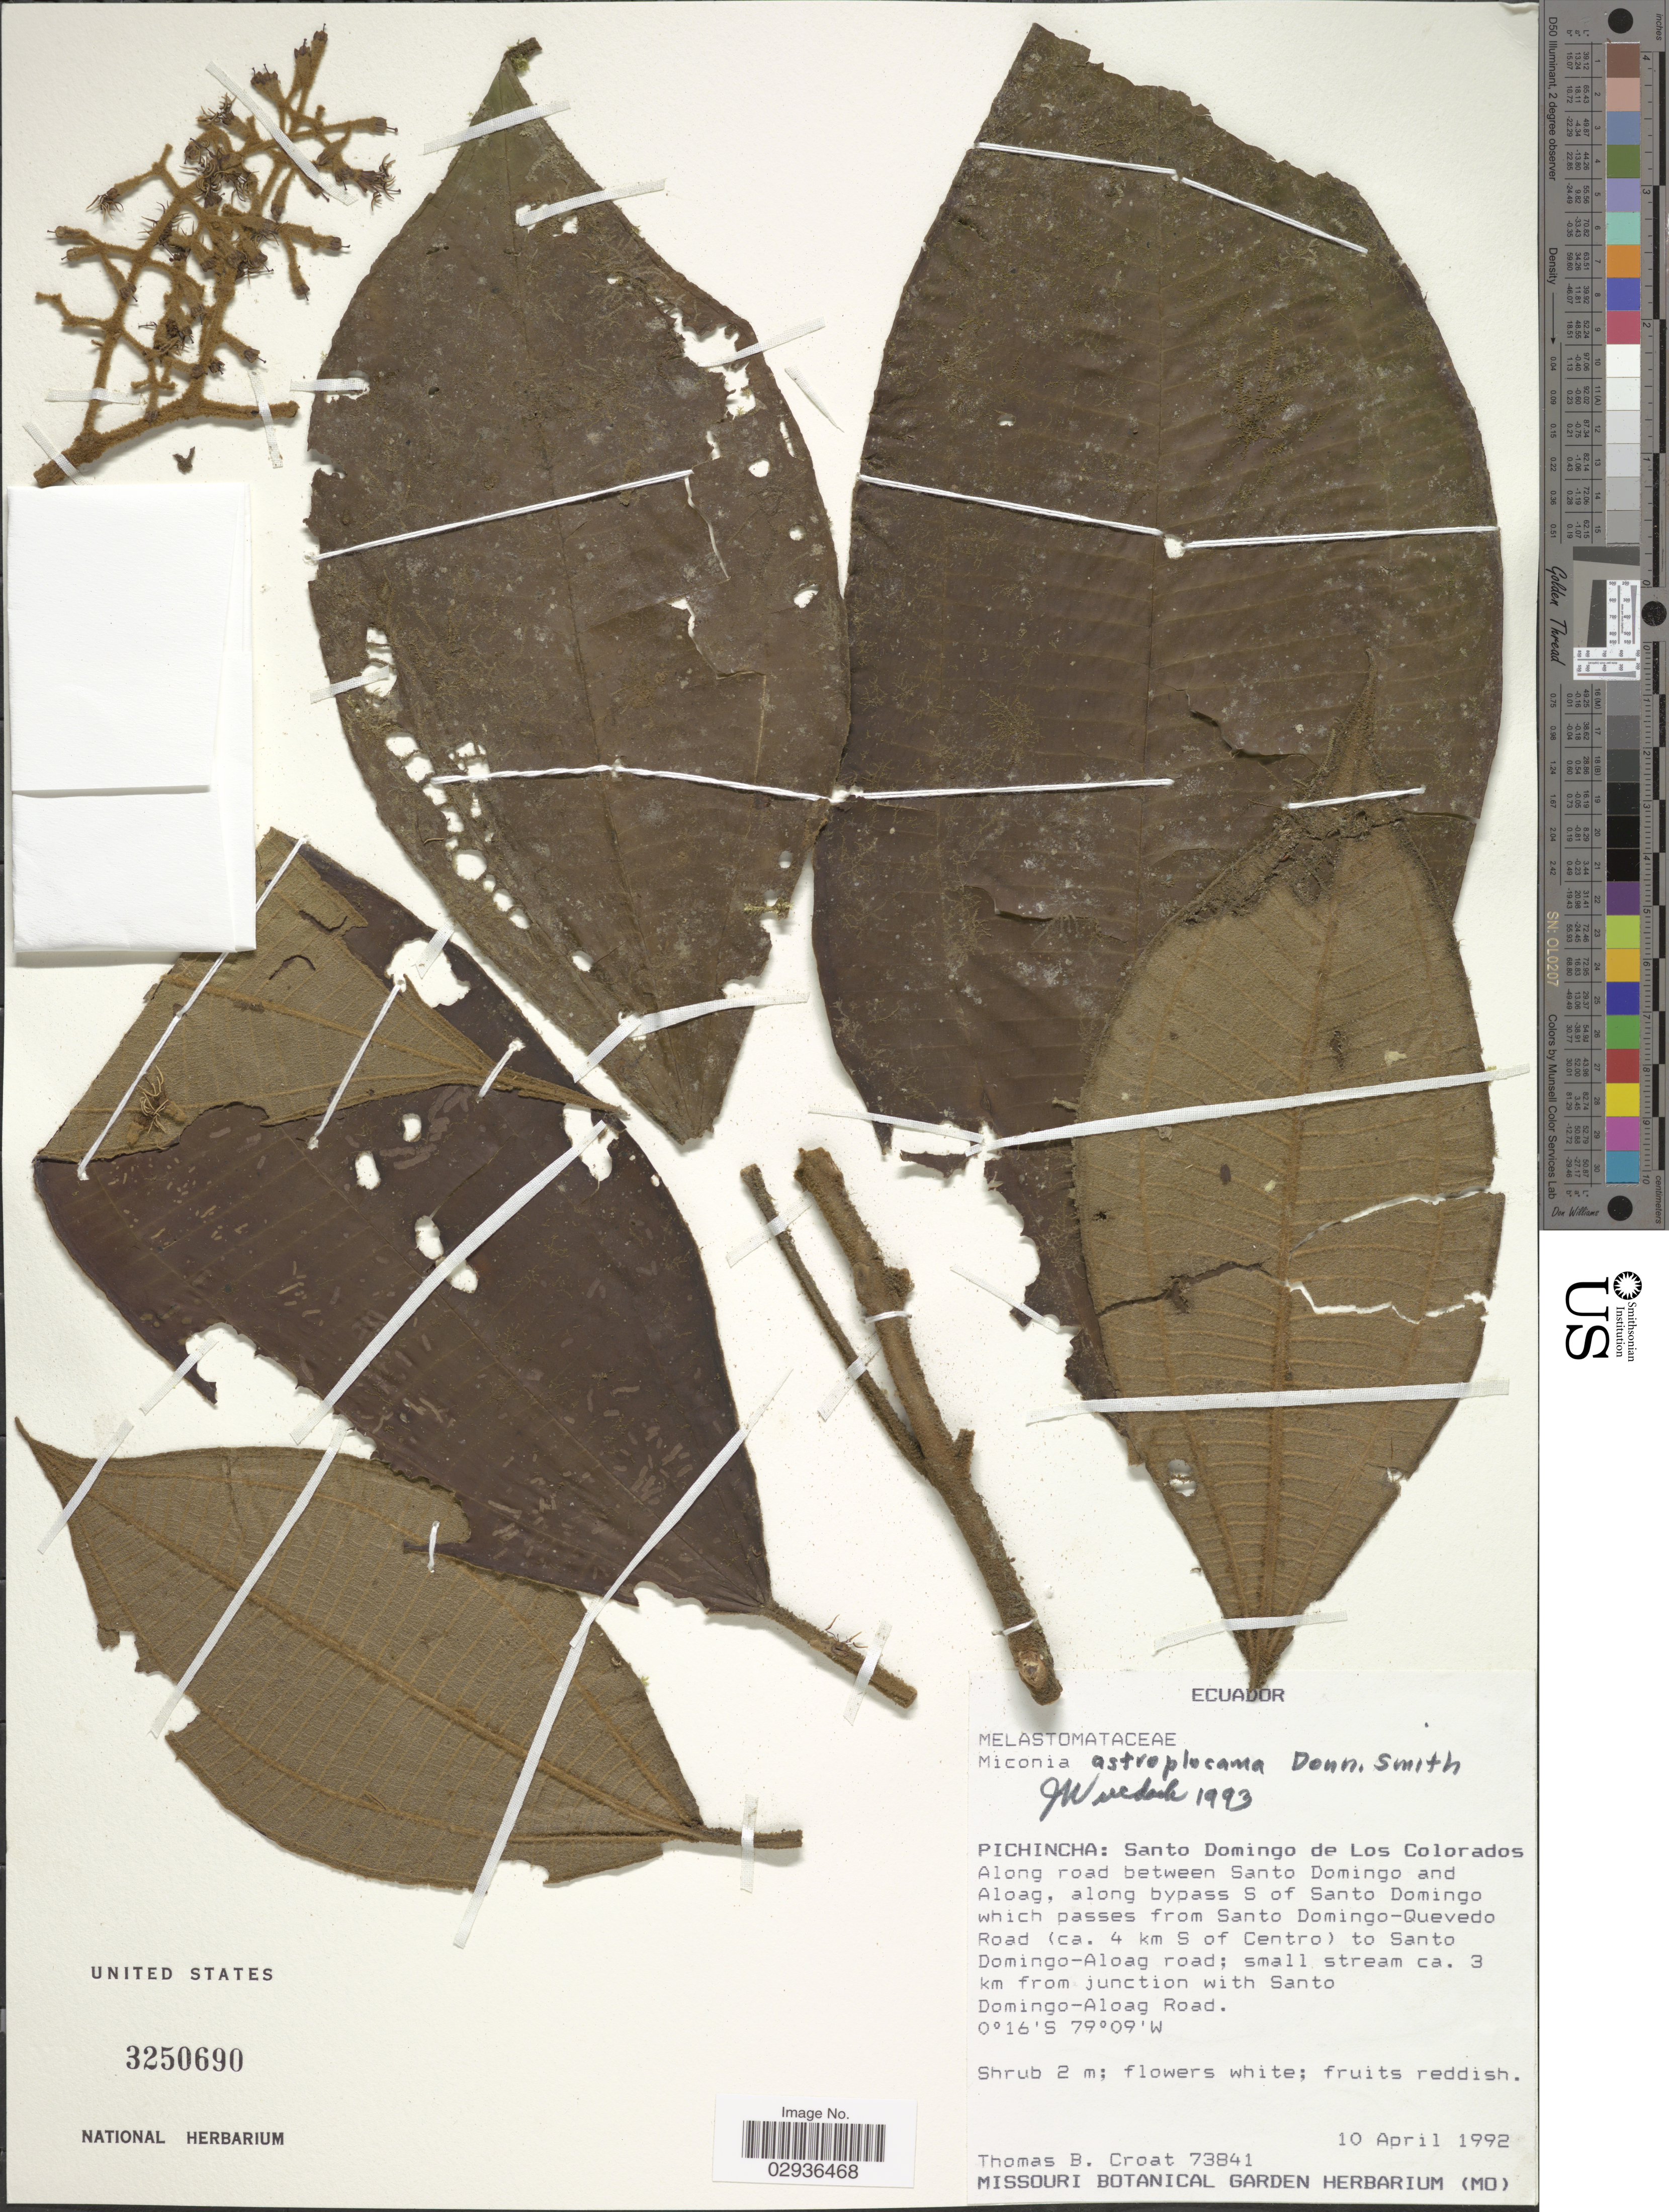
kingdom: Plantae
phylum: Tracheophyta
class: Magnoliopsida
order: Myrtales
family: Melastomataceae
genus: Miconia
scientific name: Miconia astroplocama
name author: Donn. Sm.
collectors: T. B. Croat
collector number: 73841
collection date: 1992-04-10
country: Ecuador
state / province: Pichincha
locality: Santo Domingo de Los Colorados, Along road between Santo Domingo and Aloag, along bypass S of Santo Domingo which passes from Santo Domingo-Quevedo Road (ca. 4 km S of Centro) to Santo Domingo - Aloag road; small stream ca. 3 km from junction with Santo Domingo - Aloag Road.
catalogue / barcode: US 3250690